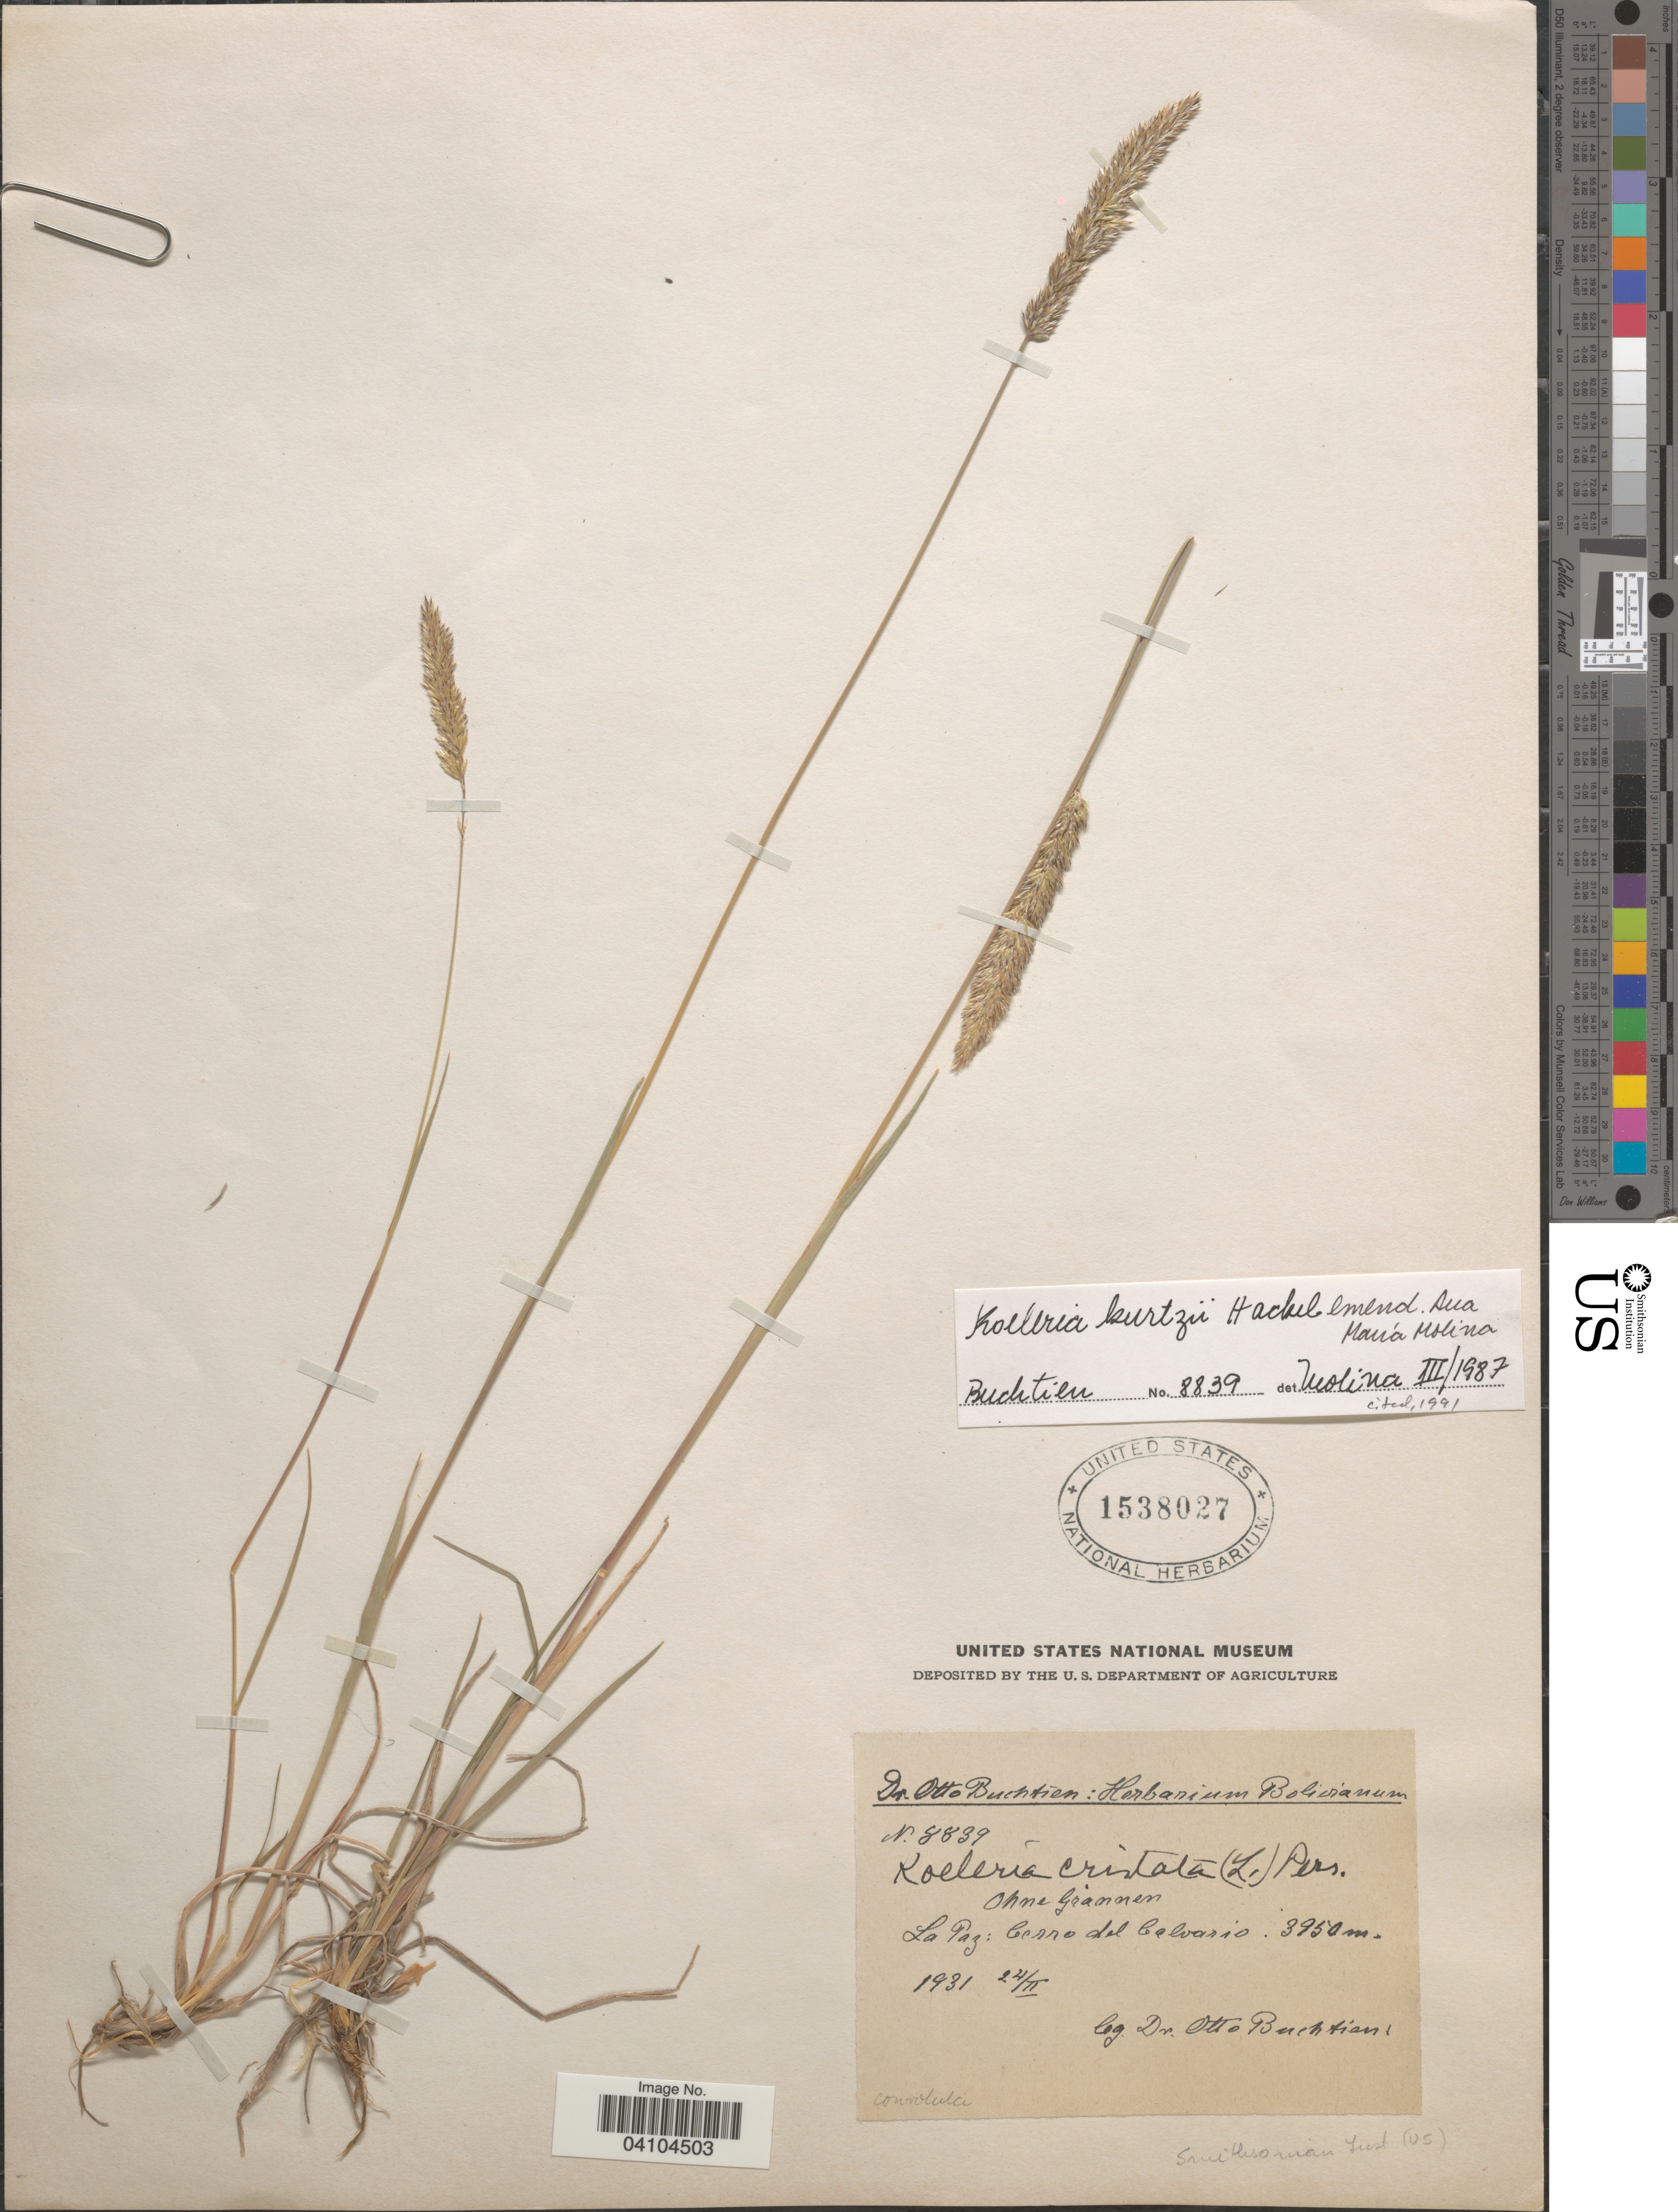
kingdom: Plantae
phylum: Tracheophyta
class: Liliopsida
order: Poales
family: Poaceae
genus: Koeleria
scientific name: Koeleria kurtzii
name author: Hack. ex Kurtz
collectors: O. Buchtien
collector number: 8839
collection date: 1931-02-24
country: Bolivia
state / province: La Paz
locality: Cerro del Calvario.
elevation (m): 3950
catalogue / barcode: US 1538027